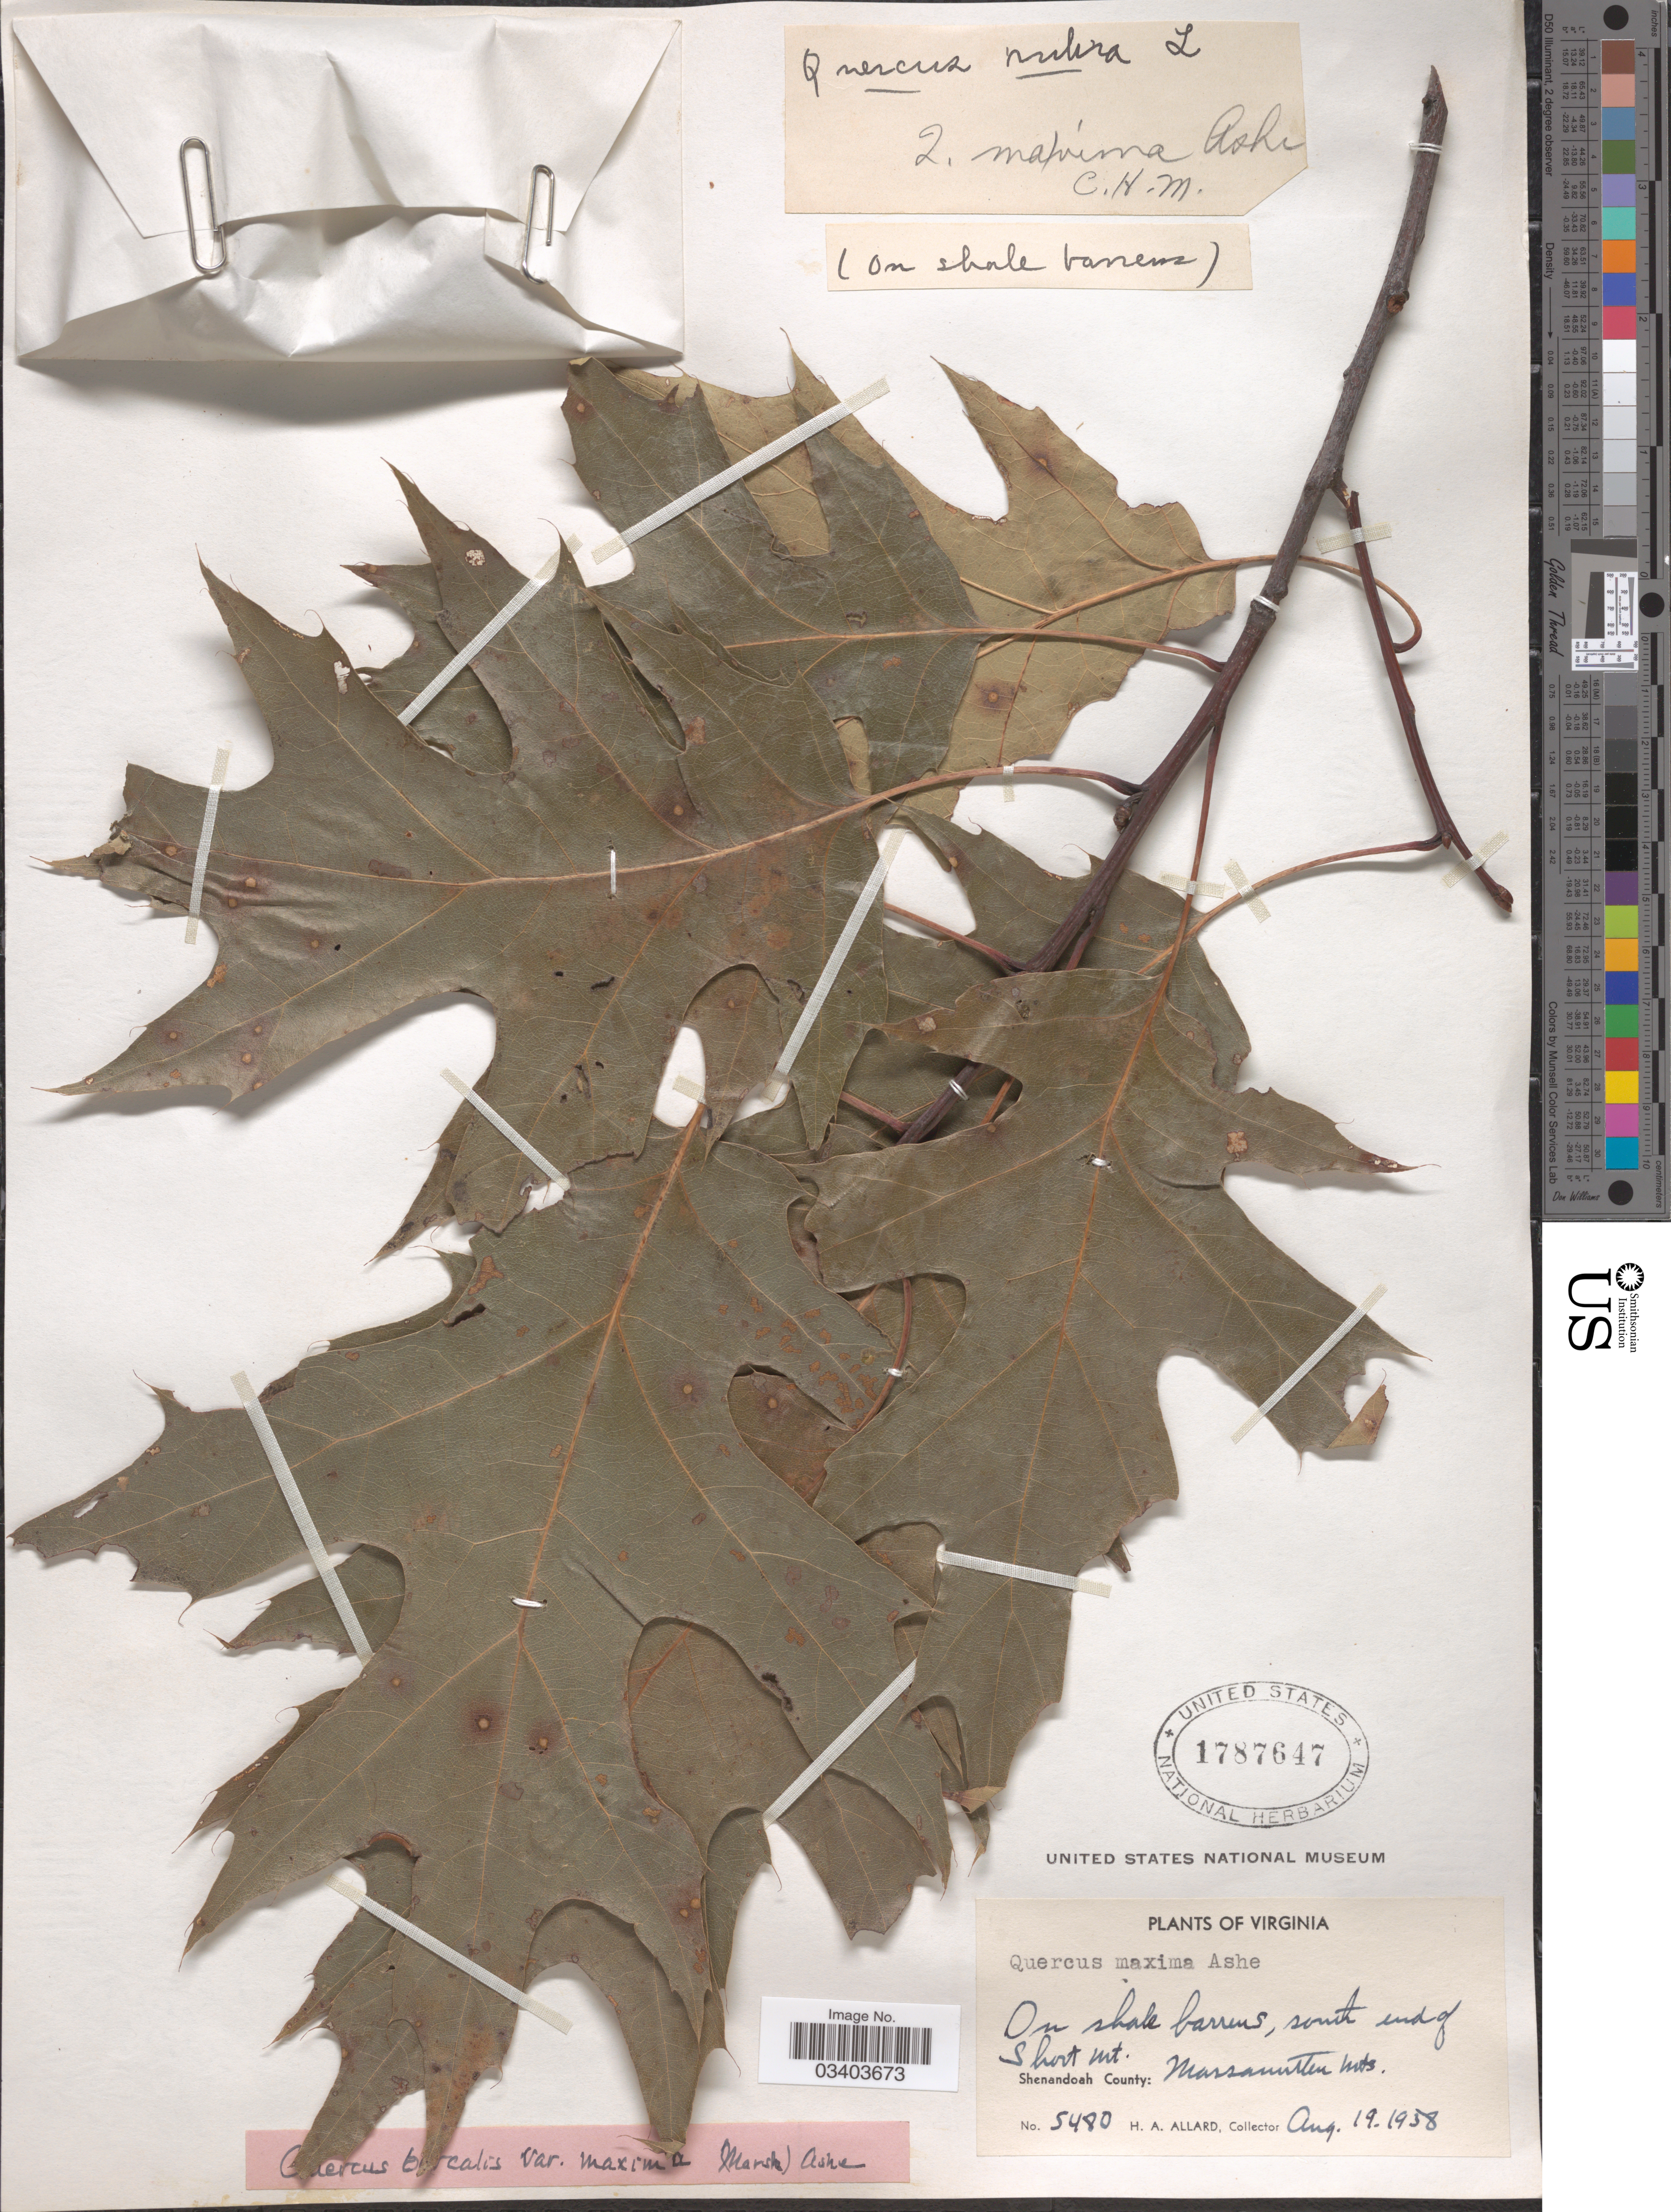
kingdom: Plantae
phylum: Tracheophyta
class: Magnoliopsida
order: Fagales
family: Fagaceae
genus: Quercus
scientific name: Quercus borealis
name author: F. Michx.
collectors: H. A. Allard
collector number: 5480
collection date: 1958-08-19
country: United States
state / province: Virginia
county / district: Shenandoah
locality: On shale barrens, south end of Short Mt. Shenandoah County: Massanutten Mts.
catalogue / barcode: US 1787647